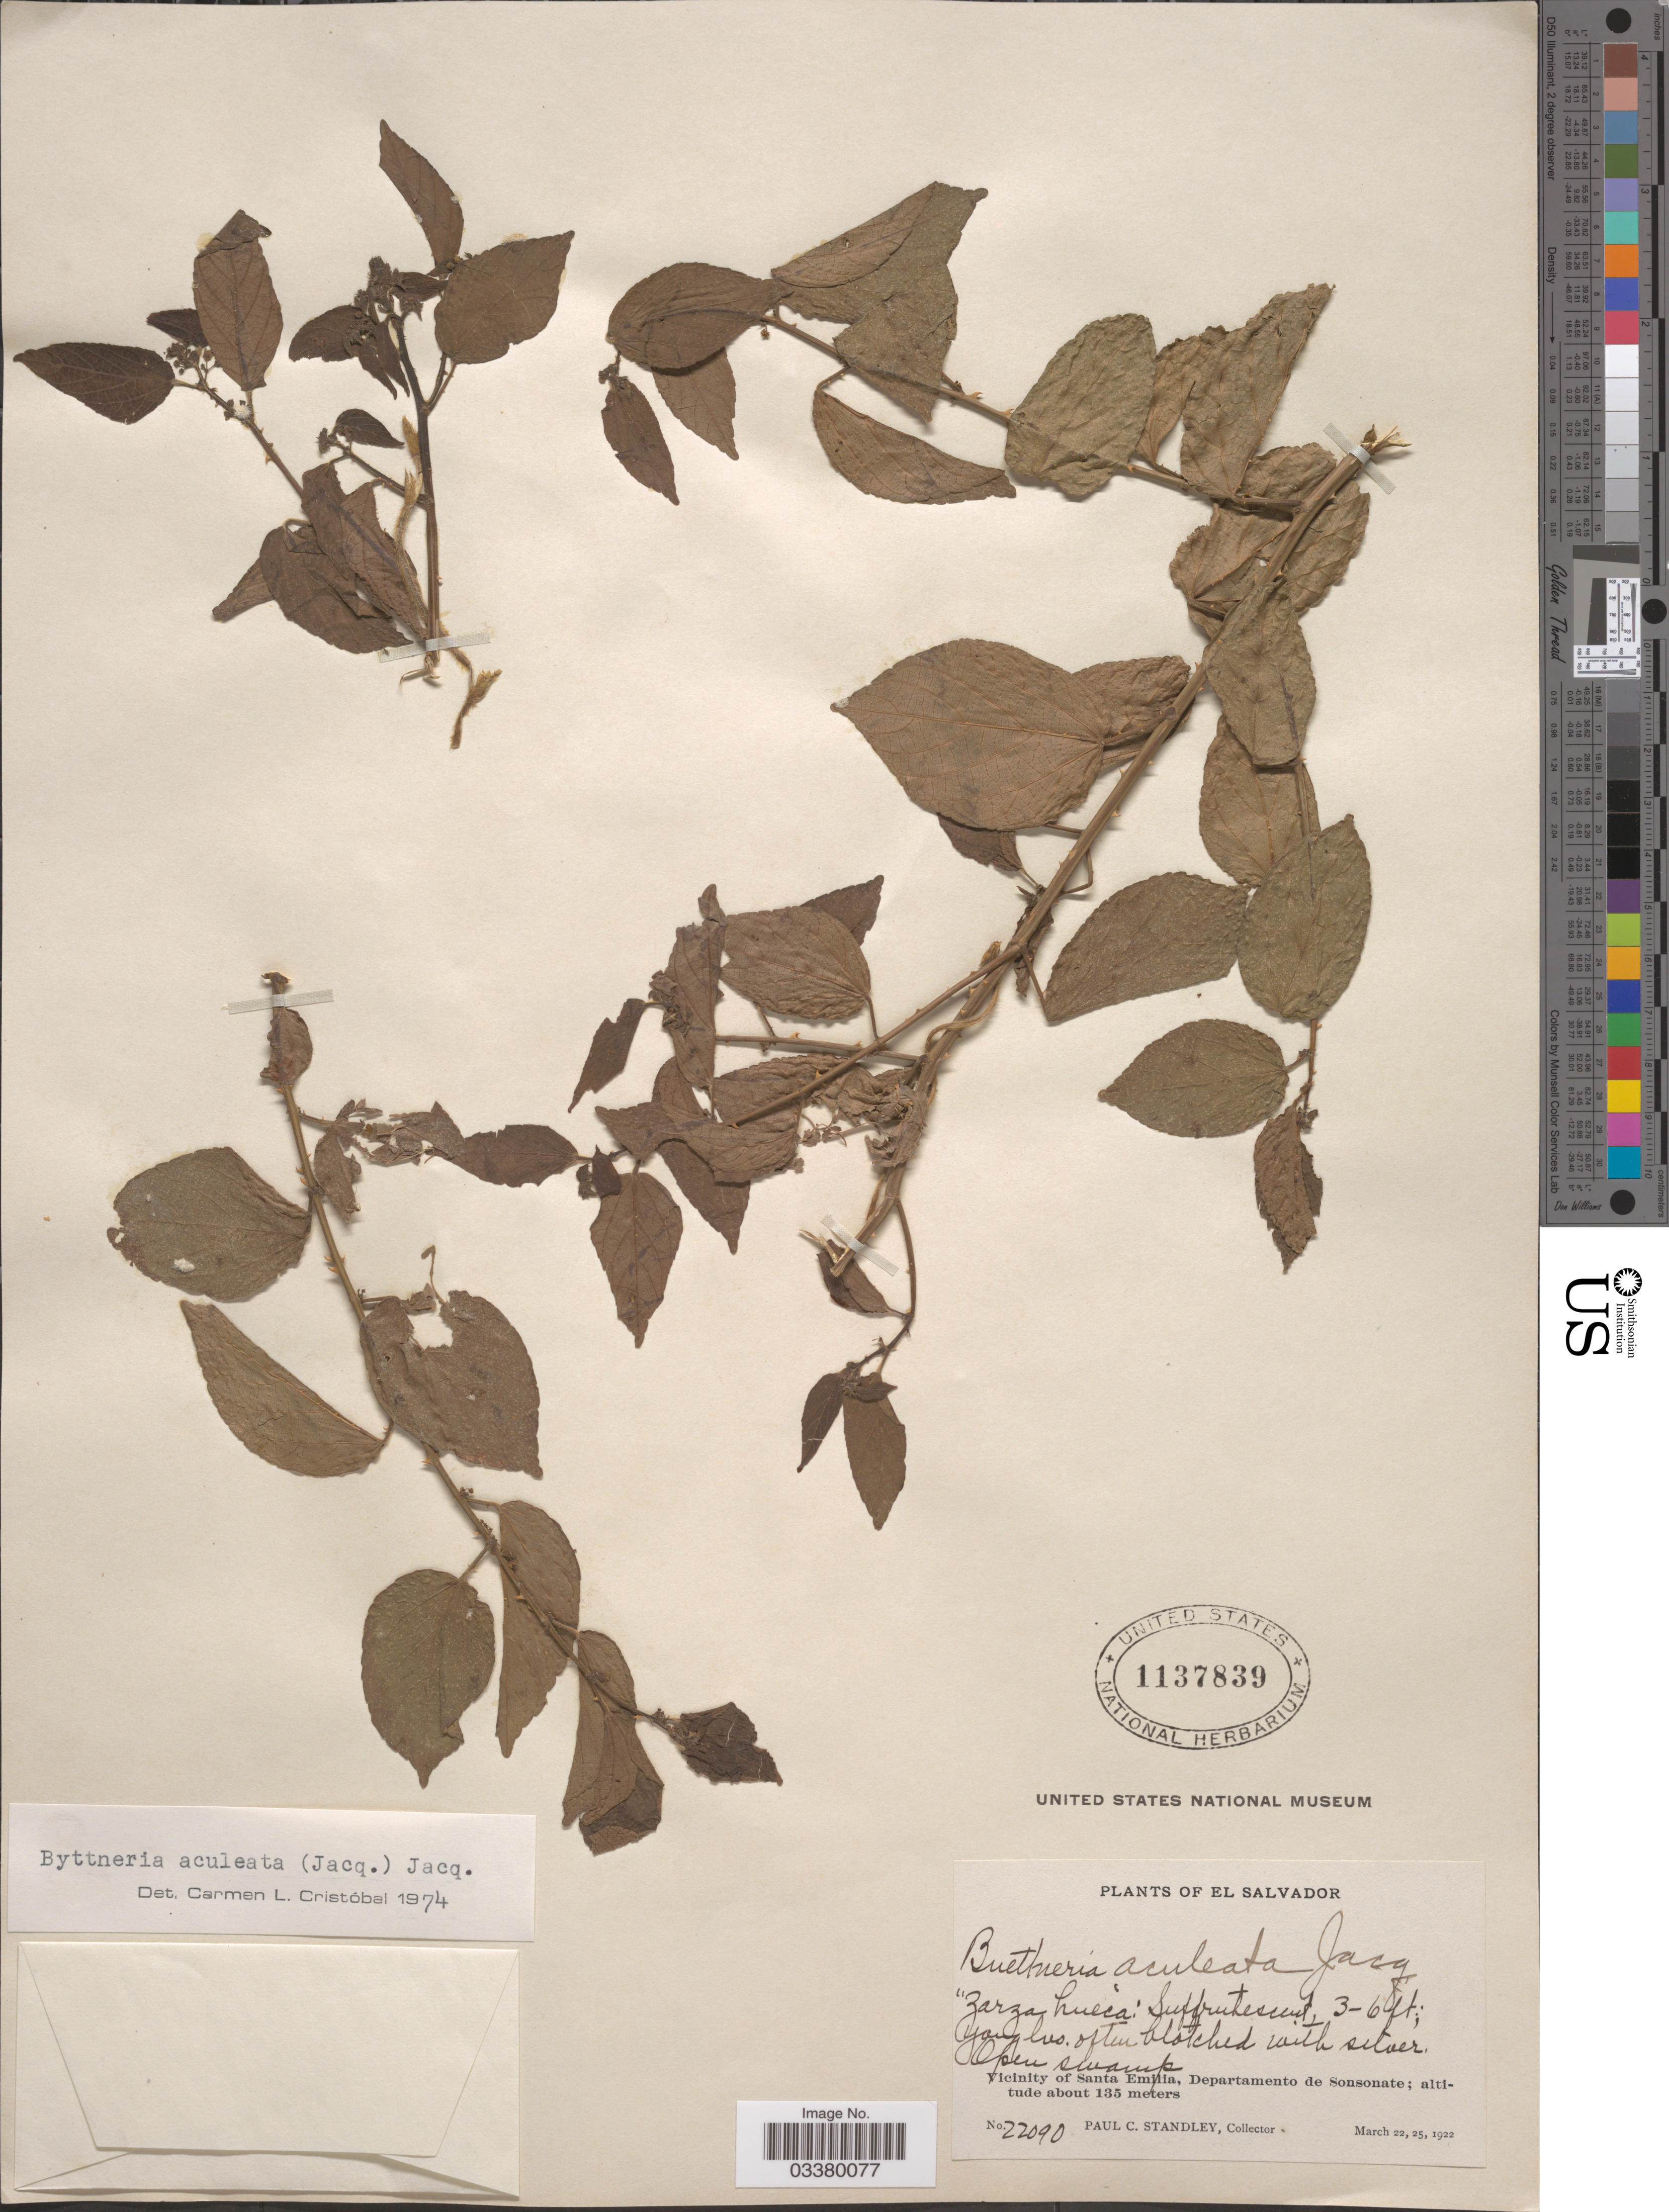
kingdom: Plantae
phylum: Tracheophyta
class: Magnoliopsida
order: Malvales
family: Malvaceae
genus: Byttneria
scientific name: Byttneria aculeata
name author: (Jacq.) Jacq.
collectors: P. C. Standley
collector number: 22090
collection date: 1922-03-22/1922-03-25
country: El Salvador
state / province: Sonsonate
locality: Vicinity of Santa Emilia, Departamento de Sonsonate.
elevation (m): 135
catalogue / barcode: US 1137839